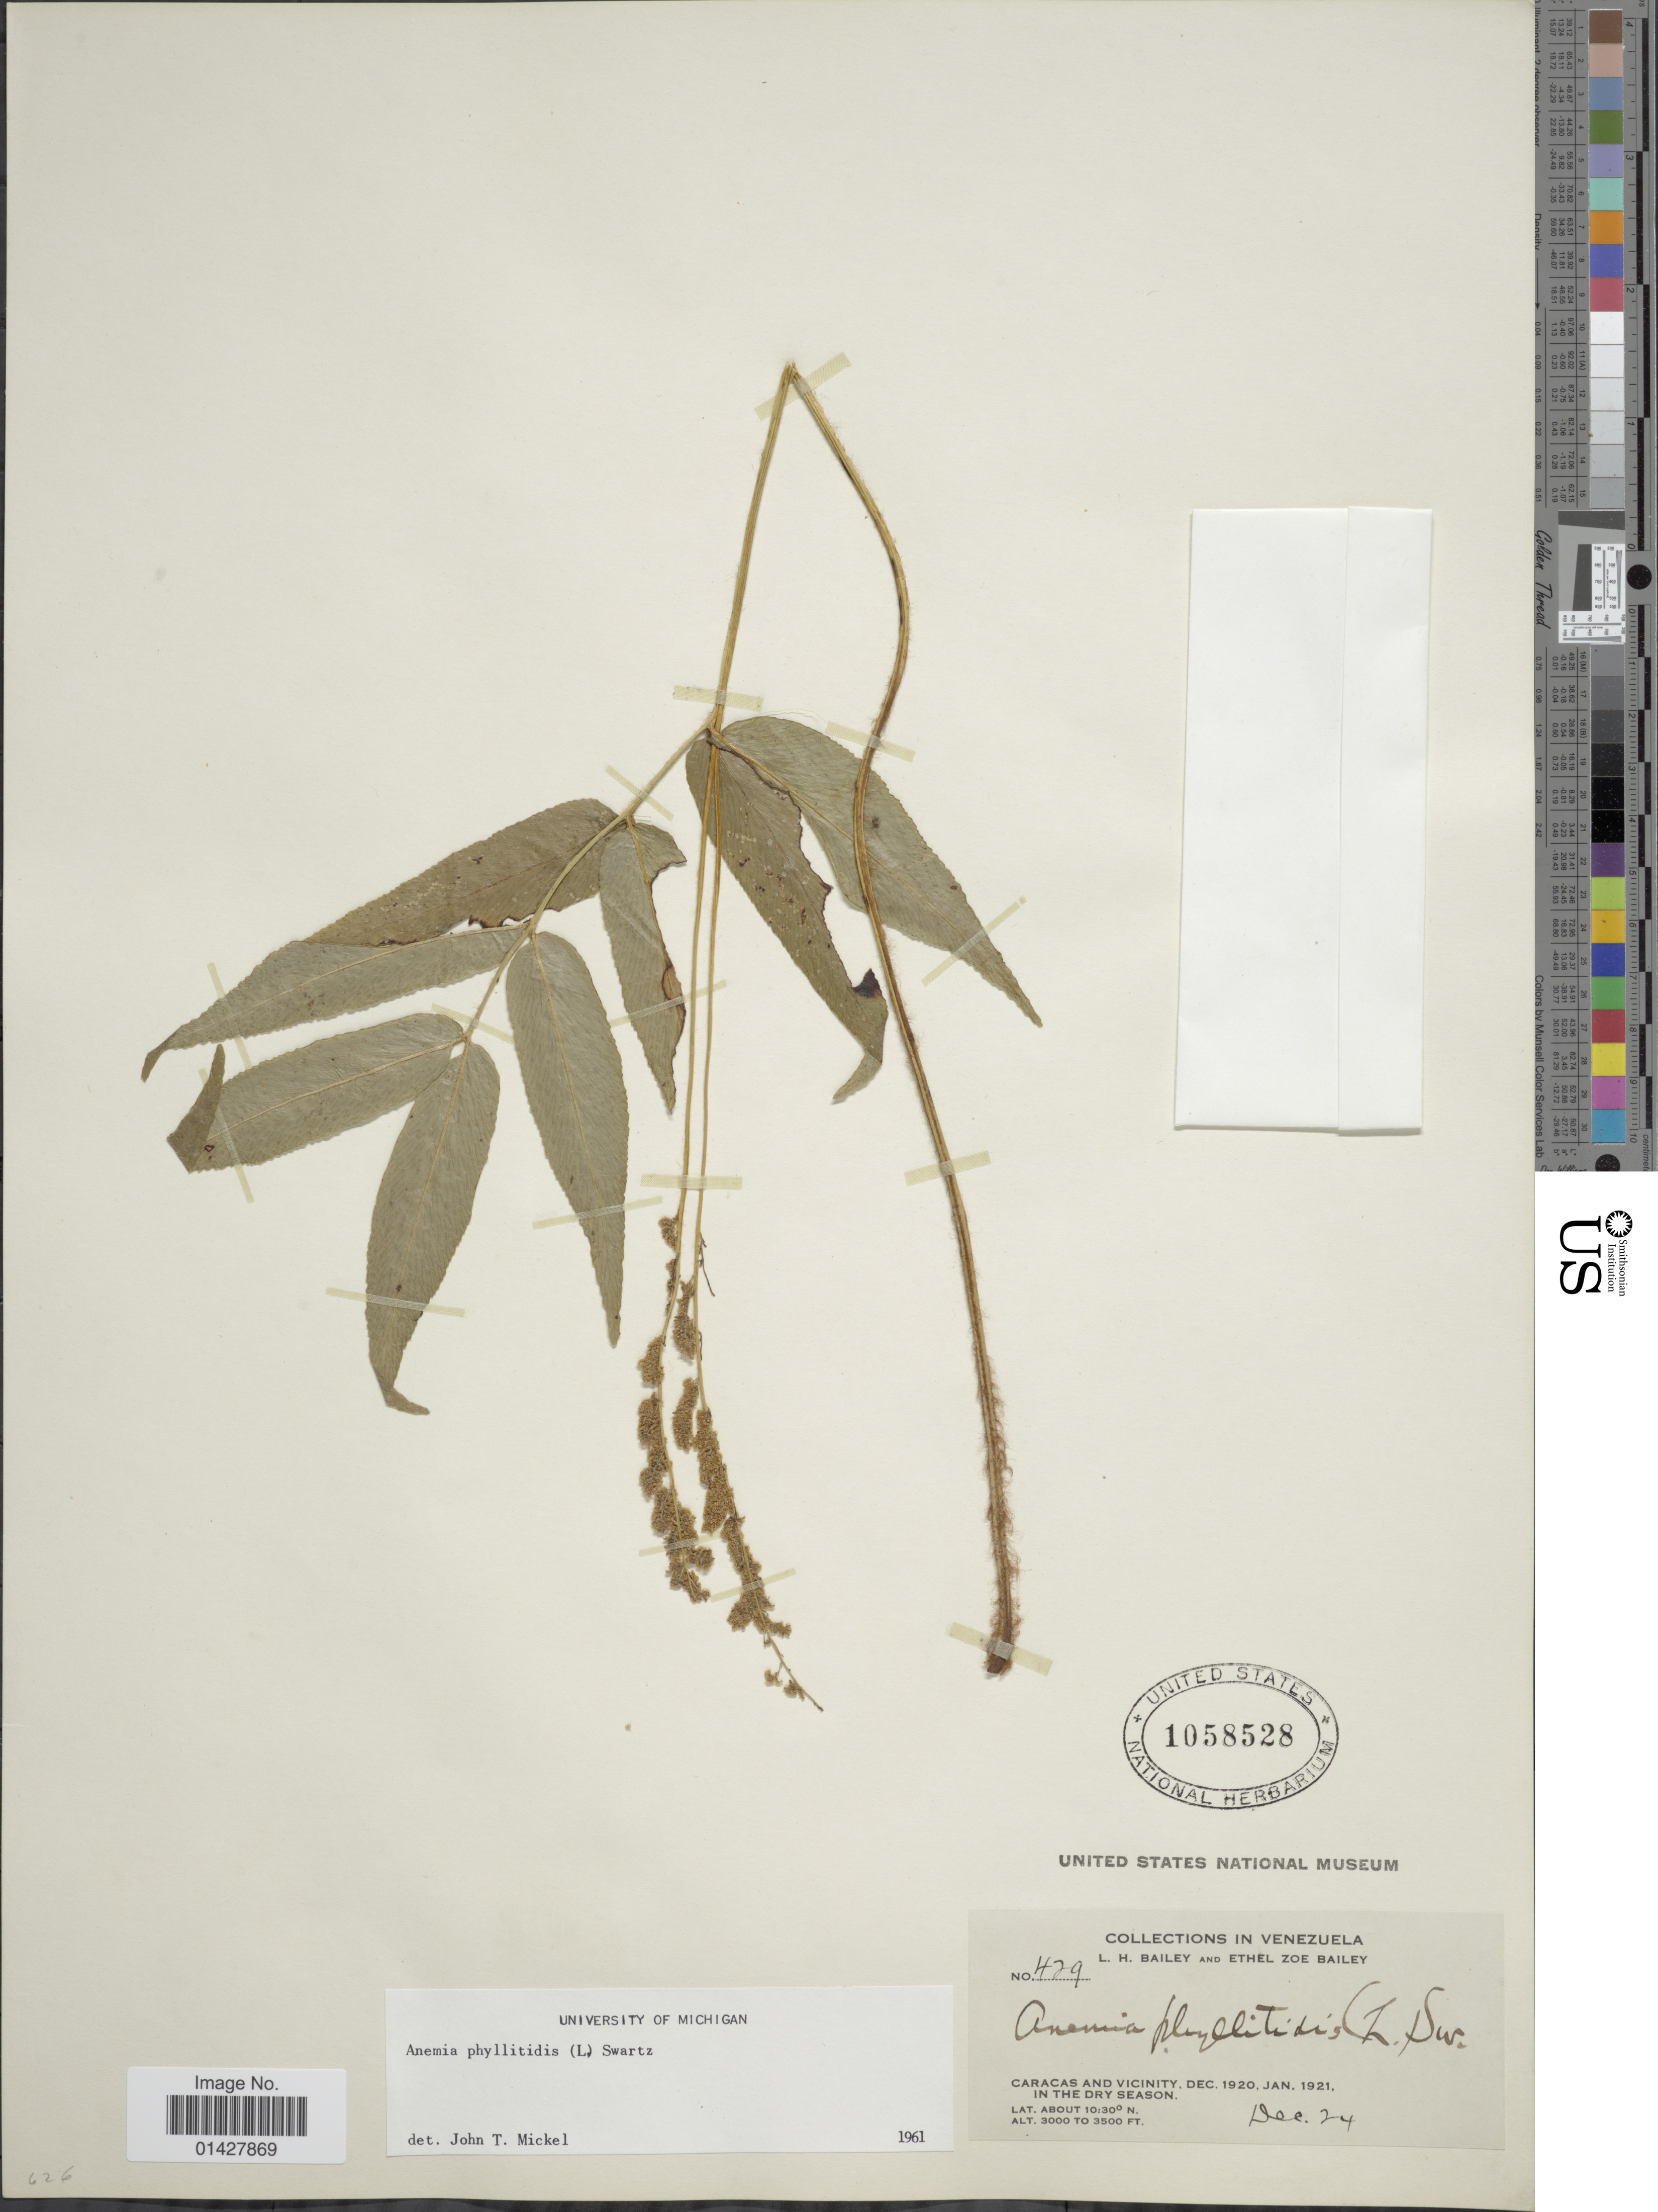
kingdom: Plantae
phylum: Tracheophyta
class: Polypodiopsida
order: Schizaeales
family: Anemiaceae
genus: Anemia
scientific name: Anemia phyllitidis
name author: (L.) Sw.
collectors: L. H. Bailey & E. Z. Bailey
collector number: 429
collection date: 1920-12-24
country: Venezuela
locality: Caracas and vicinity, in the dry season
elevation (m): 914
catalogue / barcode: US 1058528